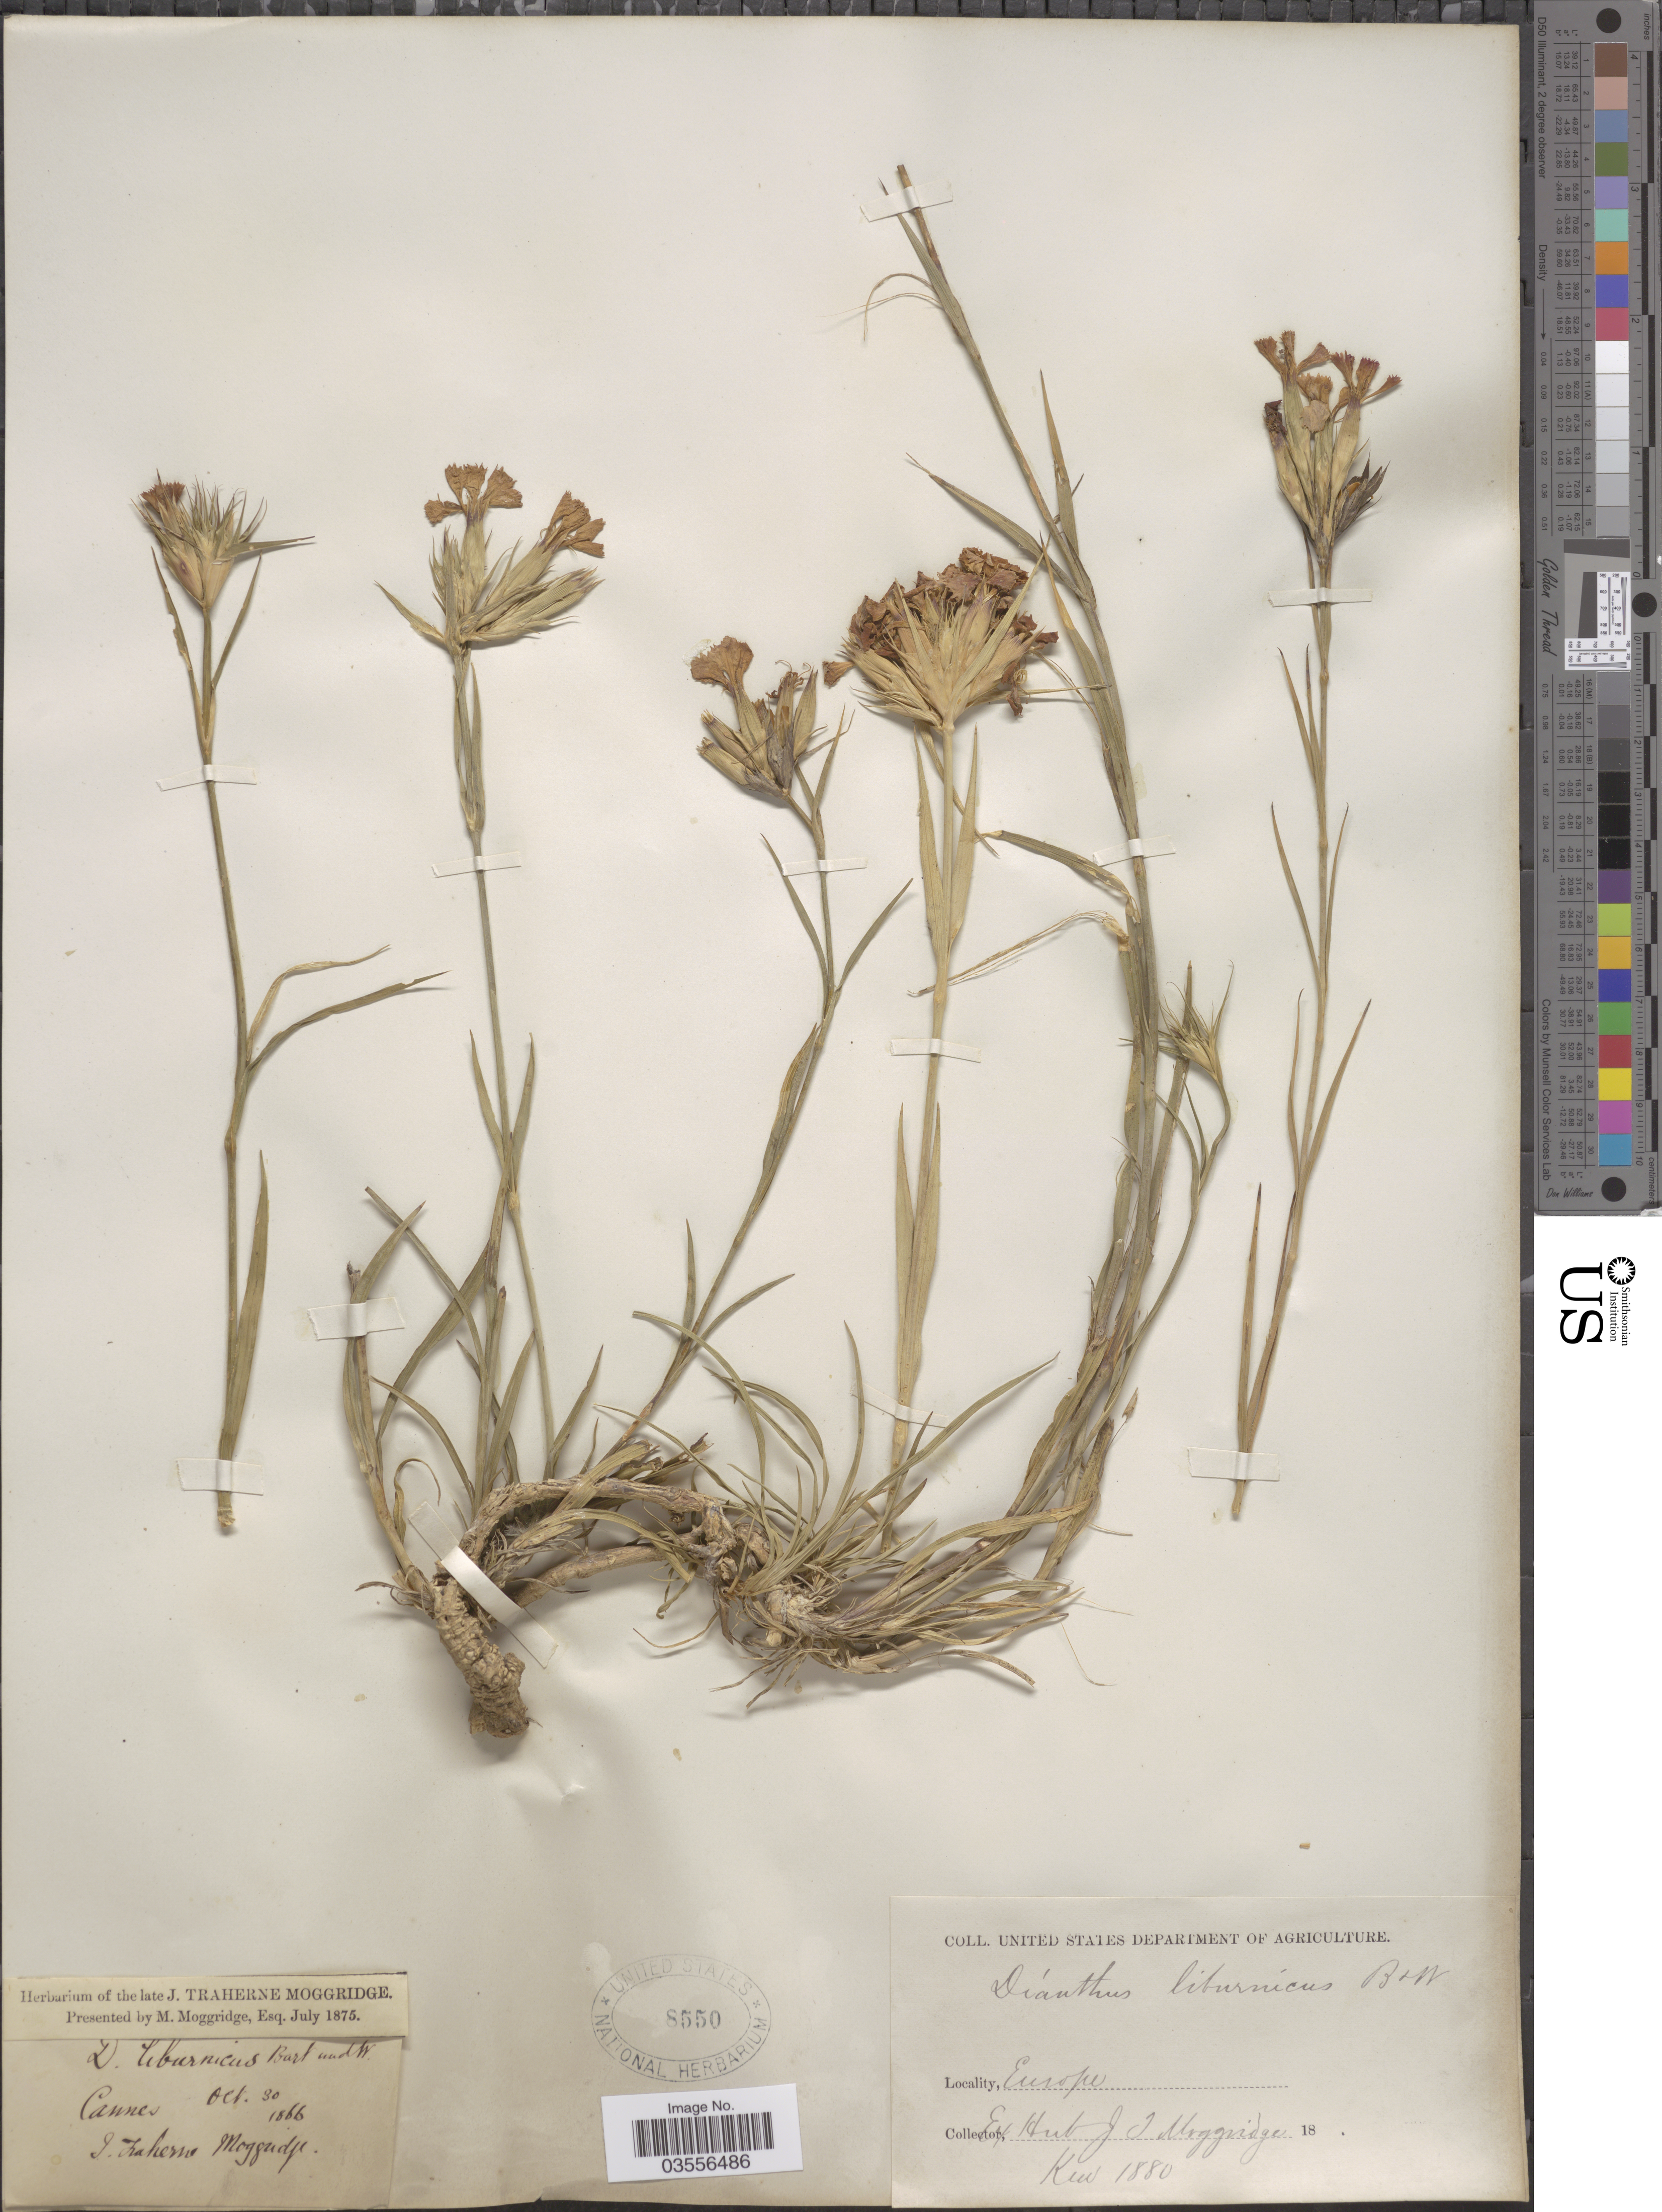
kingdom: Plantae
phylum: Tracheophyta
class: Magnoliopsida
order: Caryophyllales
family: Caryophyllaceae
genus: Dianthus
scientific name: Dianthus liburnicus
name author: Bartl.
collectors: J. T. Moggridge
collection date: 1866-10-30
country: France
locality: Europe. Cannes.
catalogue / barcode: US 8550